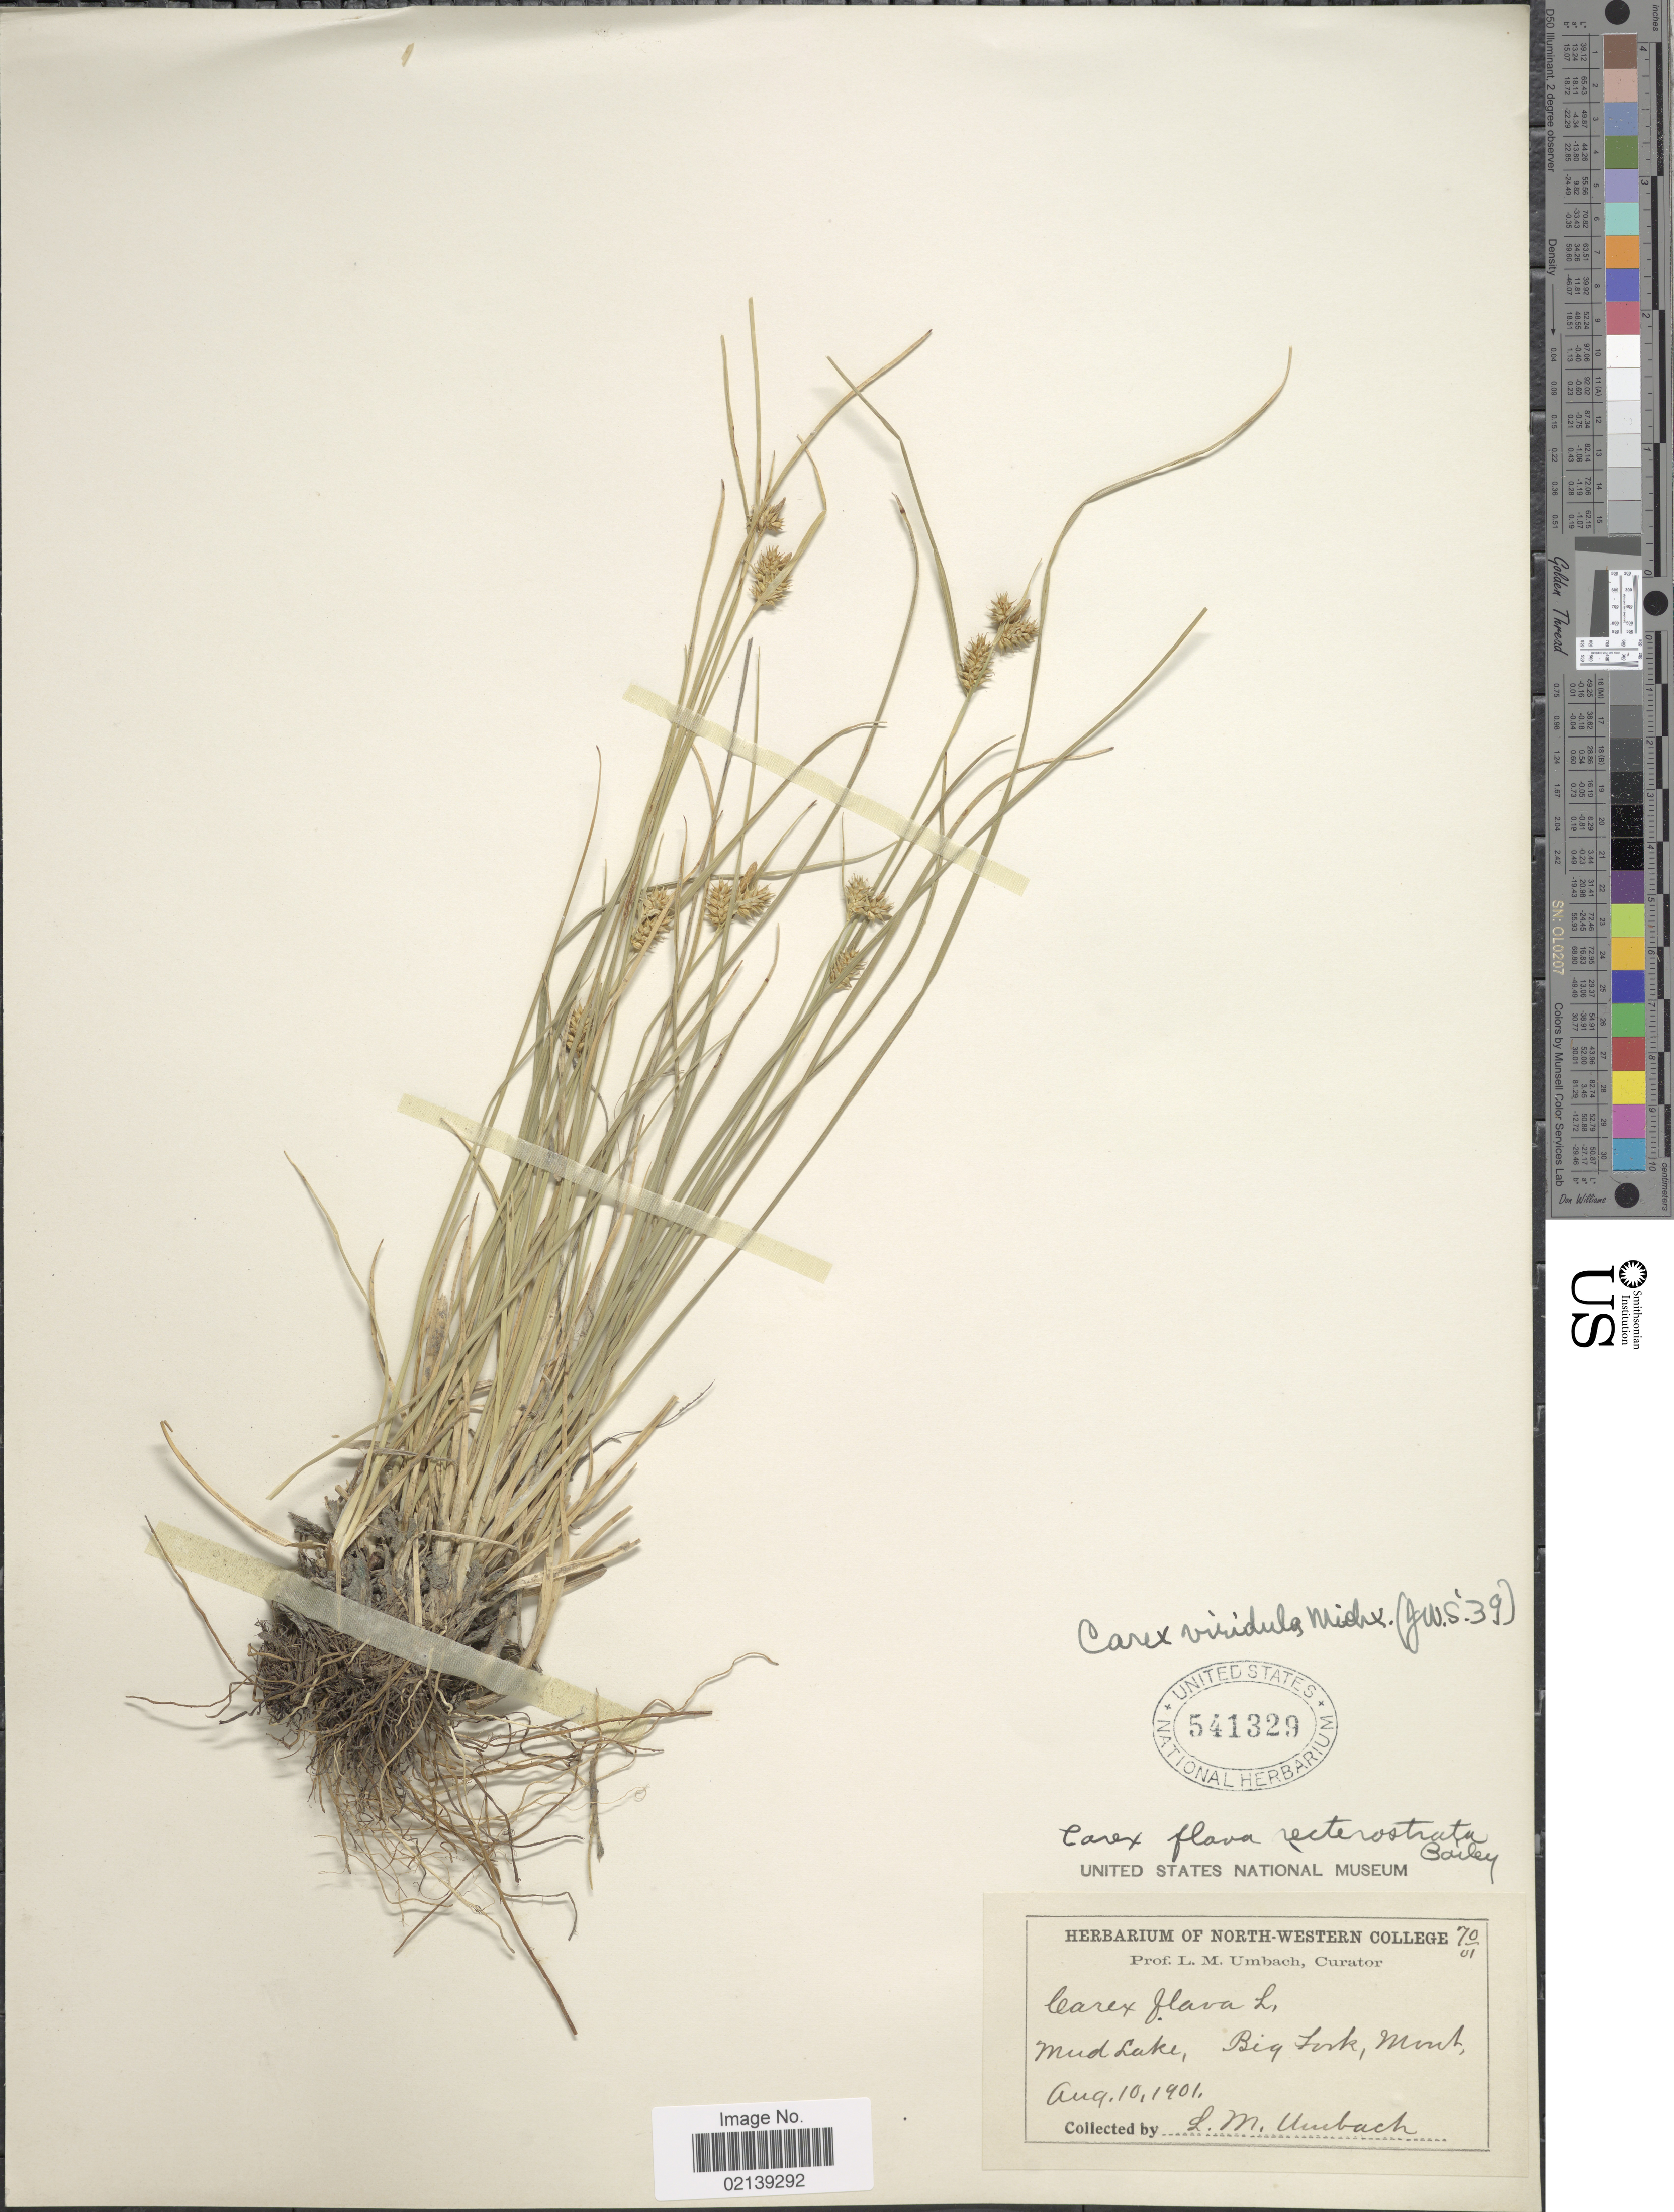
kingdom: Plantae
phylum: Tracheophyta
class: Liliopsida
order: Poales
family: Cyperaceae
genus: Carex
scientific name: Carex oederi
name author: Retz.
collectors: L. M. Umbach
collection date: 1901-08-10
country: United States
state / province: Montana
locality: Mud Lake, Big Fork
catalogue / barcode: US 541329